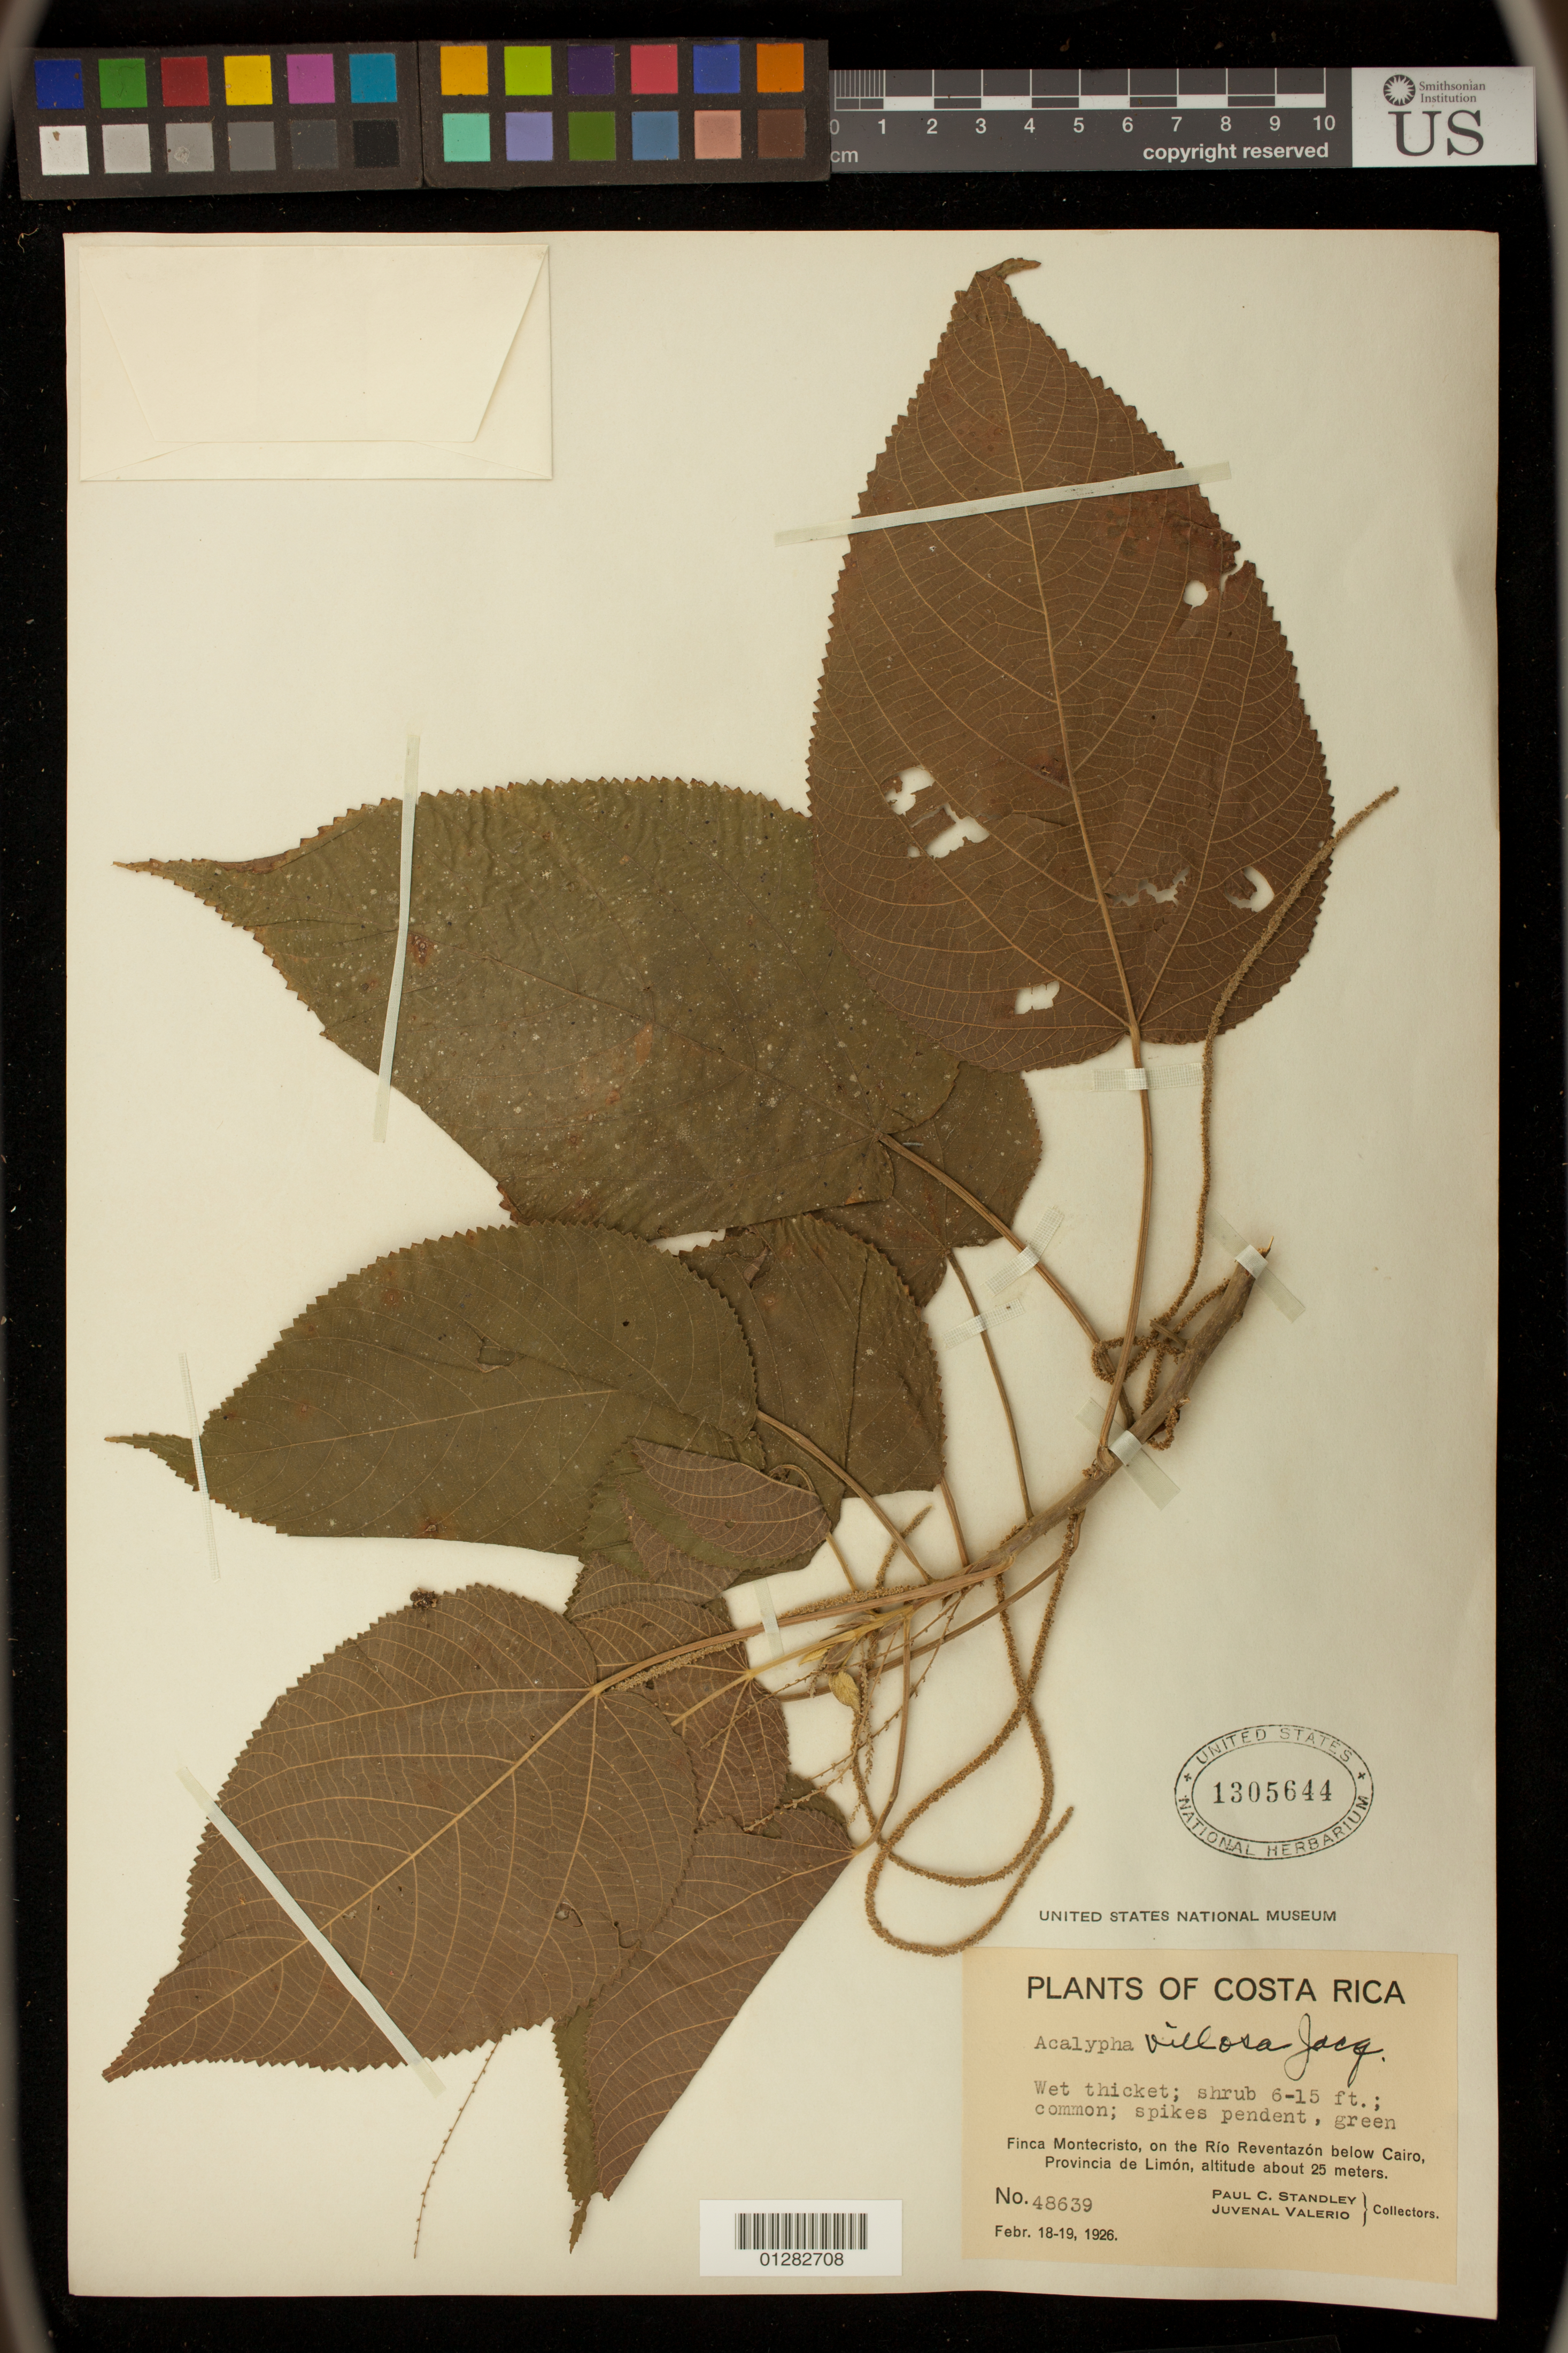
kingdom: Plantae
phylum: Tracheophyta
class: Magnoliopsida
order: Malpighiales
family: Euphorbiaceae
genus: Acalypha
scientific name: Acalypha villosa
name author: Jacq.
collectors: C. G. Pringle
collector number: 48639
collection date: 1926-02-18/1926-02-19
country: Costa Rica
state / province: Limon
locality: Finca Montecristo, on the Rio Reventazon below Cairo, Provinca de Limon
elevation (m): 25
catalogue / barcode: US 1305644